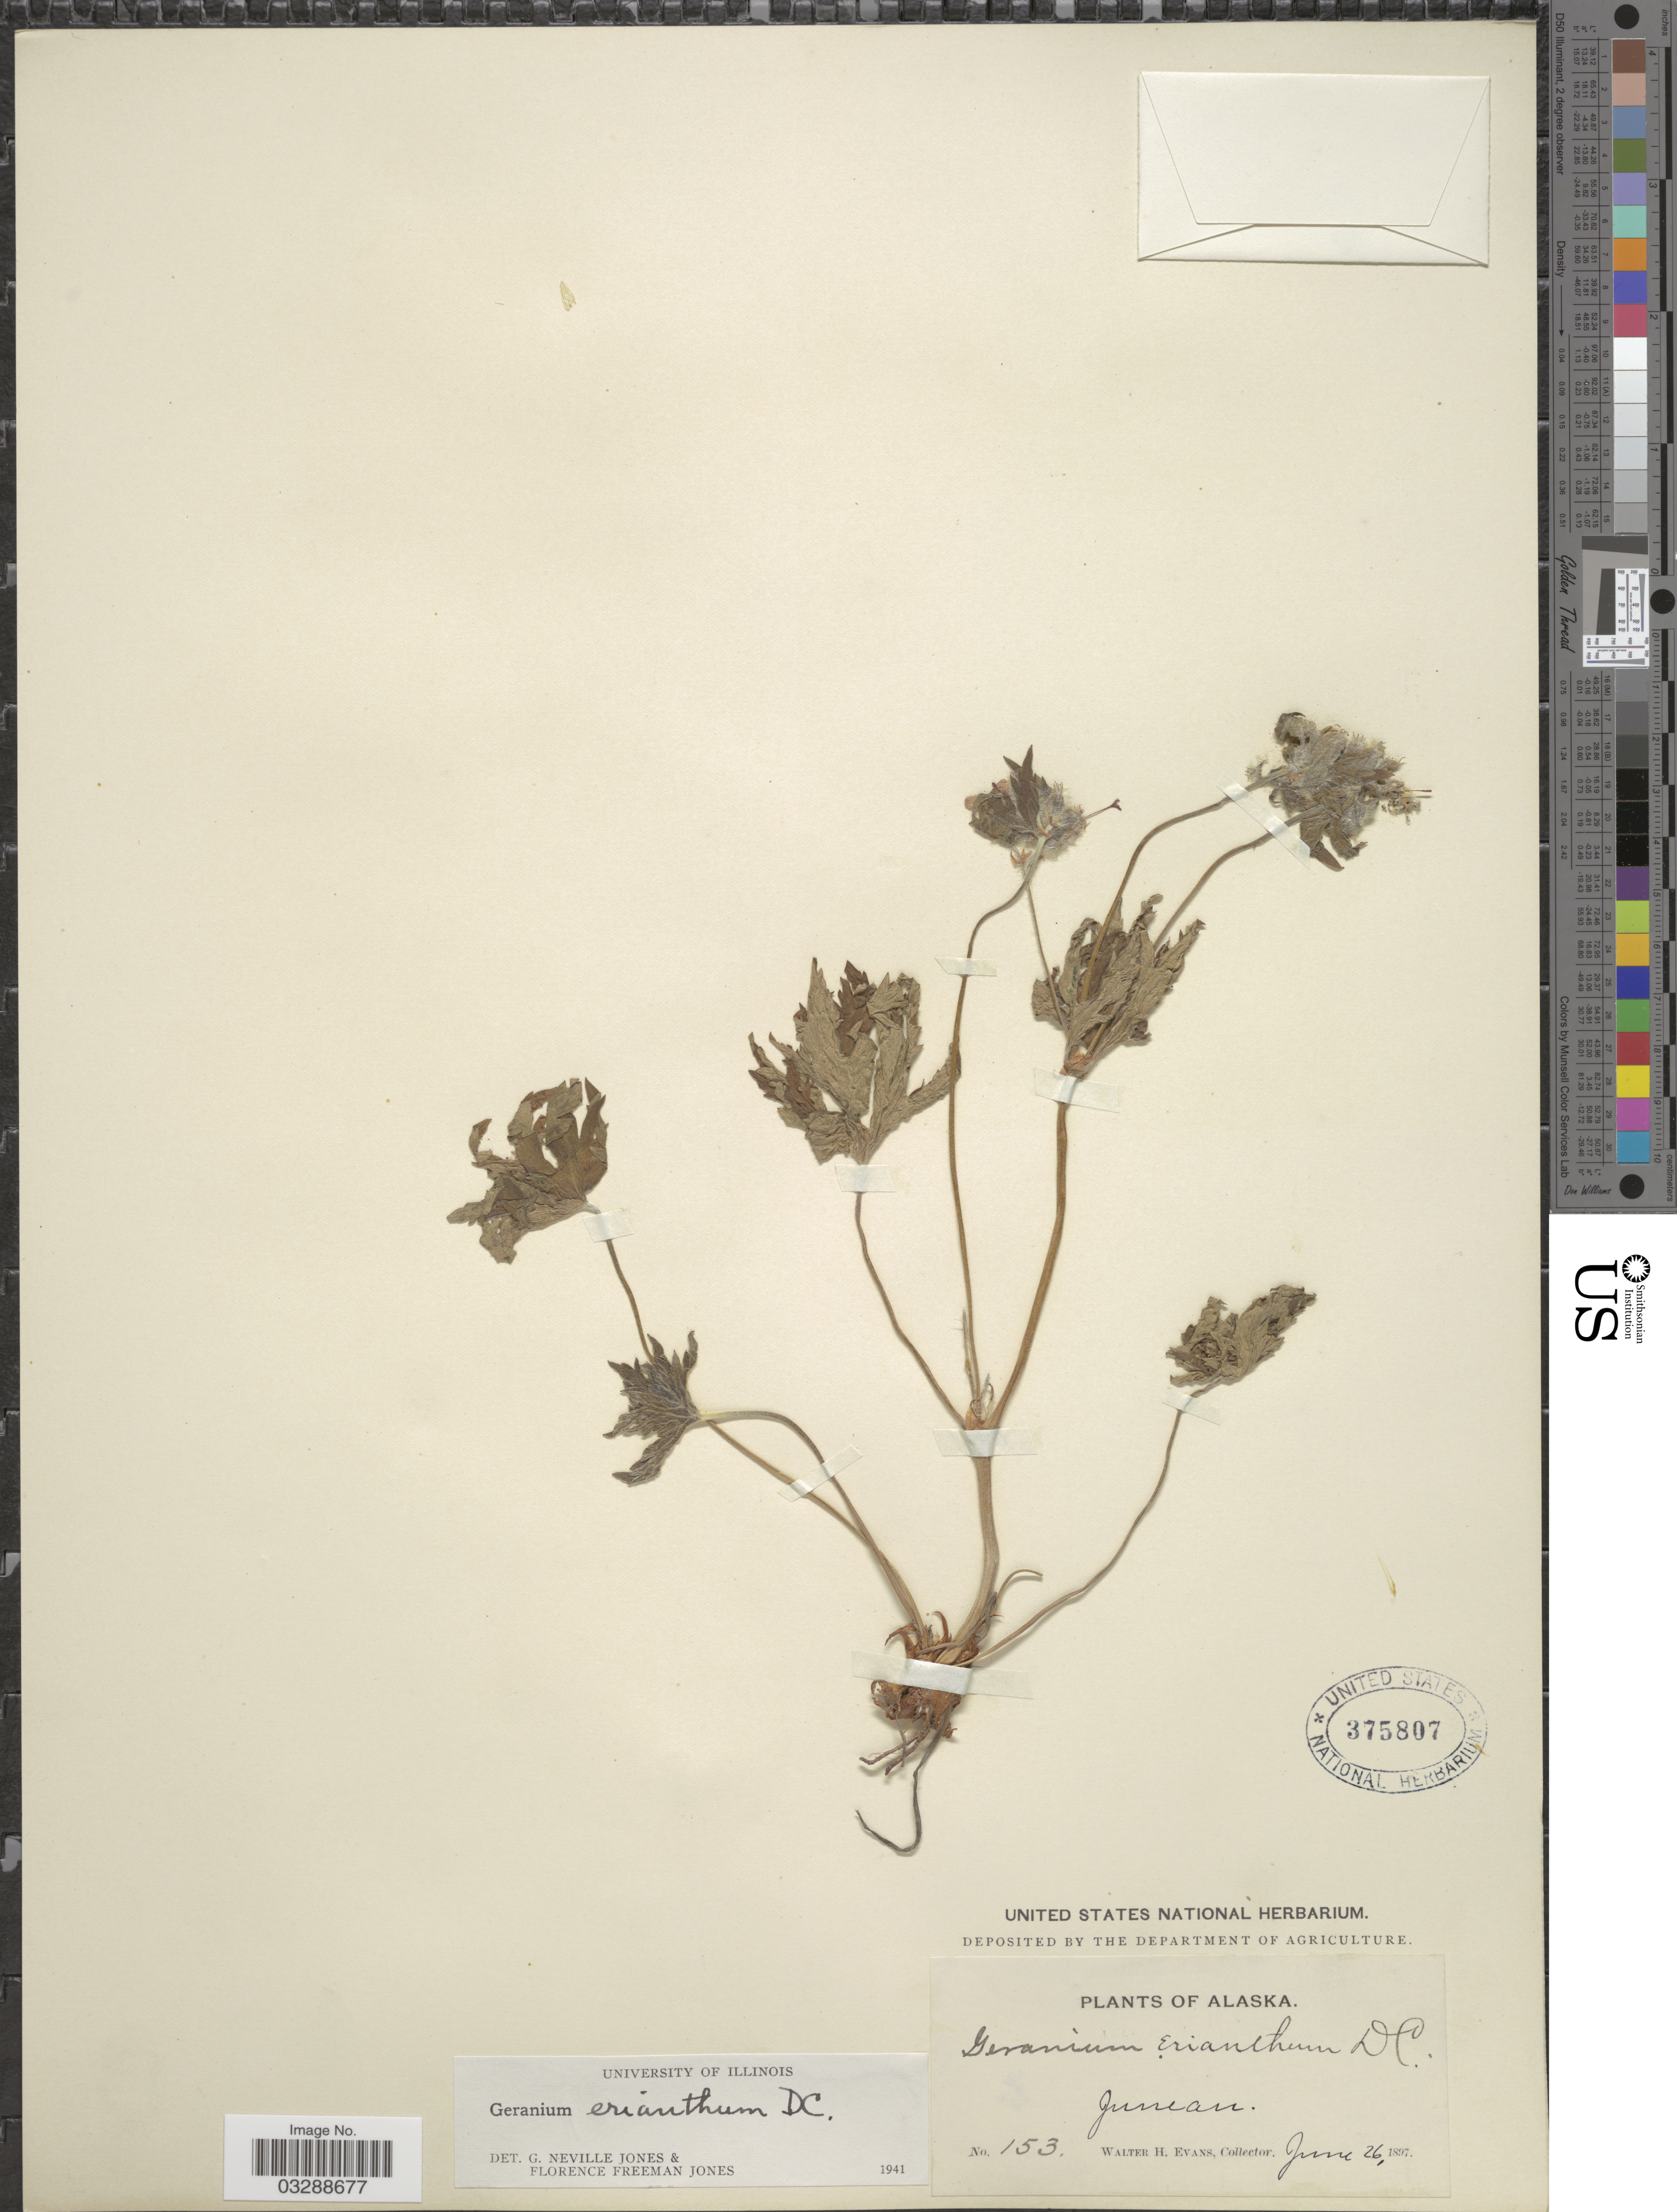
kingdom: Plantae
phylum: Tracheophyta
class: Magnoliopsida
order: Geraniales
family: Geraniaceae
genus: Geranium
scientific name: Geranium erianthum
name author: DC.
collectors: W. H. Evans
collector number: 153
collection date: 1897-06-26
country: United States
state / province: Alaska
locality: Junean.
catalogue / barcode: US 375807